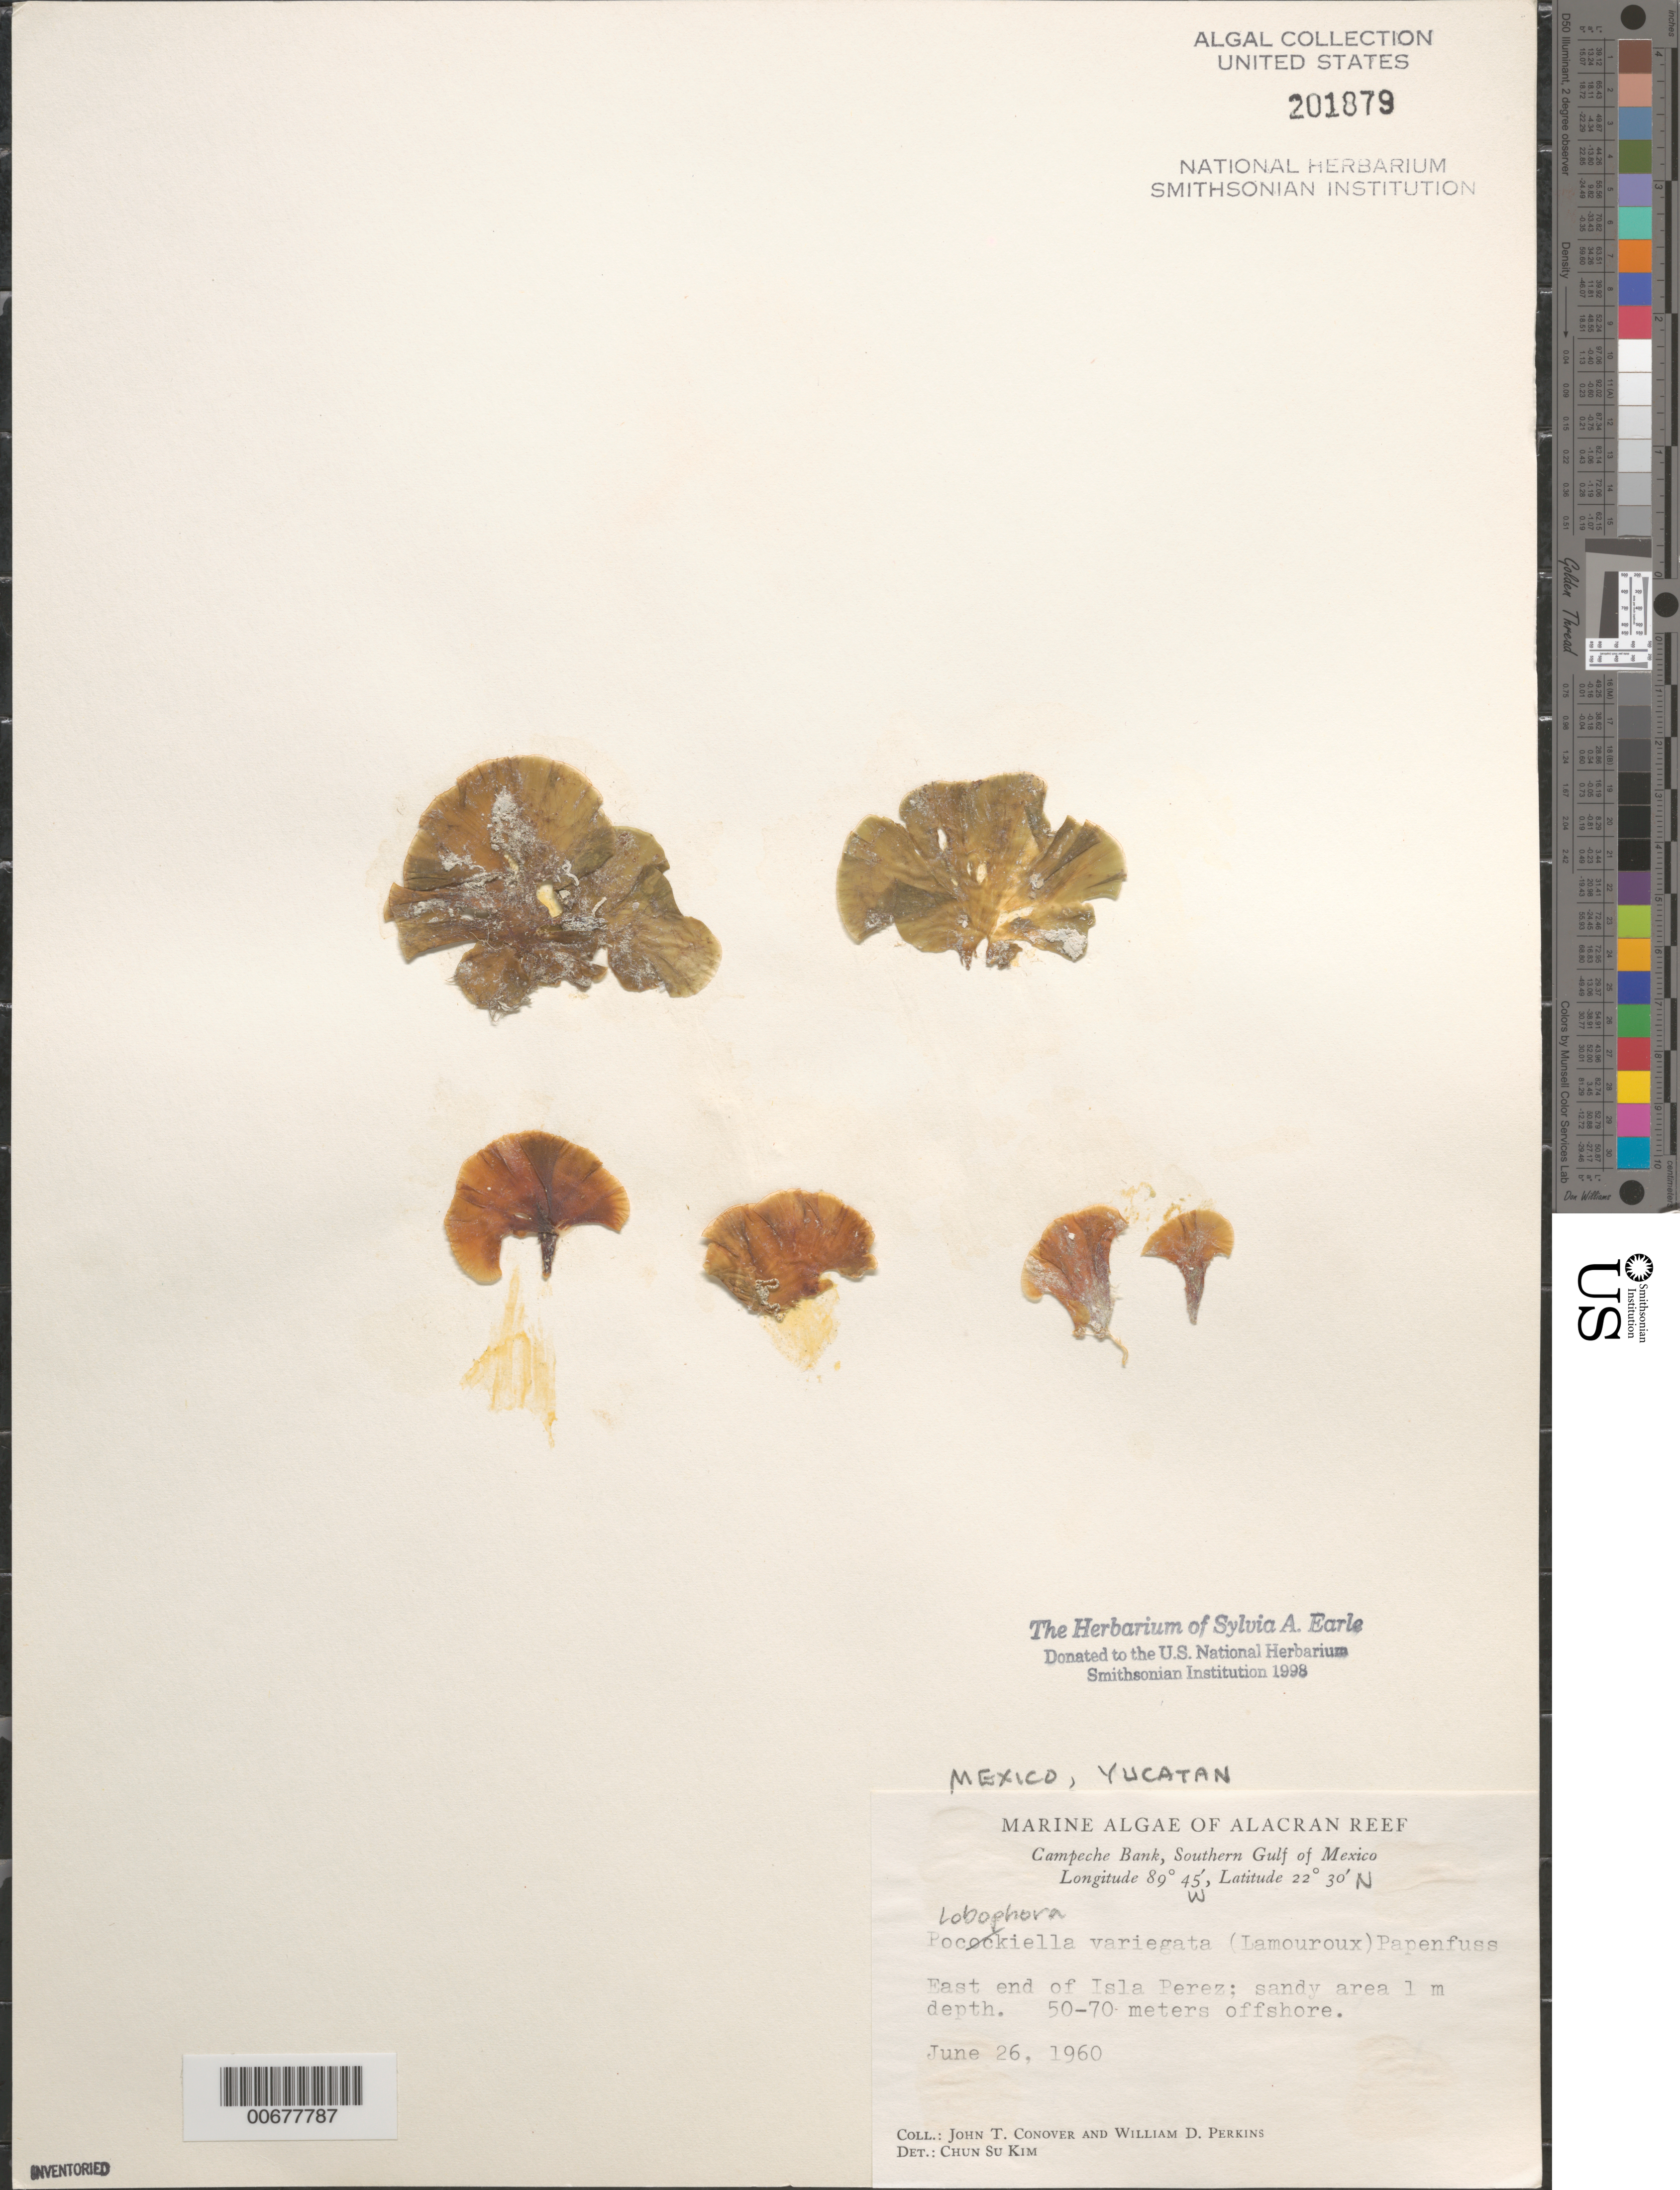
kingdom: Chromista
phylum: Ochrophyta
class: Phaeophyceae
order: Dictyotales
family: Dictyotaceae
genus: Lobophora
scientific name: Lobophora variegata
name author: (J.V.Lamouroux) Womersley & E.C. Oliveira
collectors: J. T. Conover & W. D. Perkins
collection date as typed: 26 Jun 1960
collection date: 1960-06-26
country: Mexico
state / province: Yucatan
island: Isla Perez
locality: Alacran Reef, Campeche Bank, southern Gulf of Mexico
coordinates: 22 30' N, 89 45' W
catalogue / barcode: US 201879